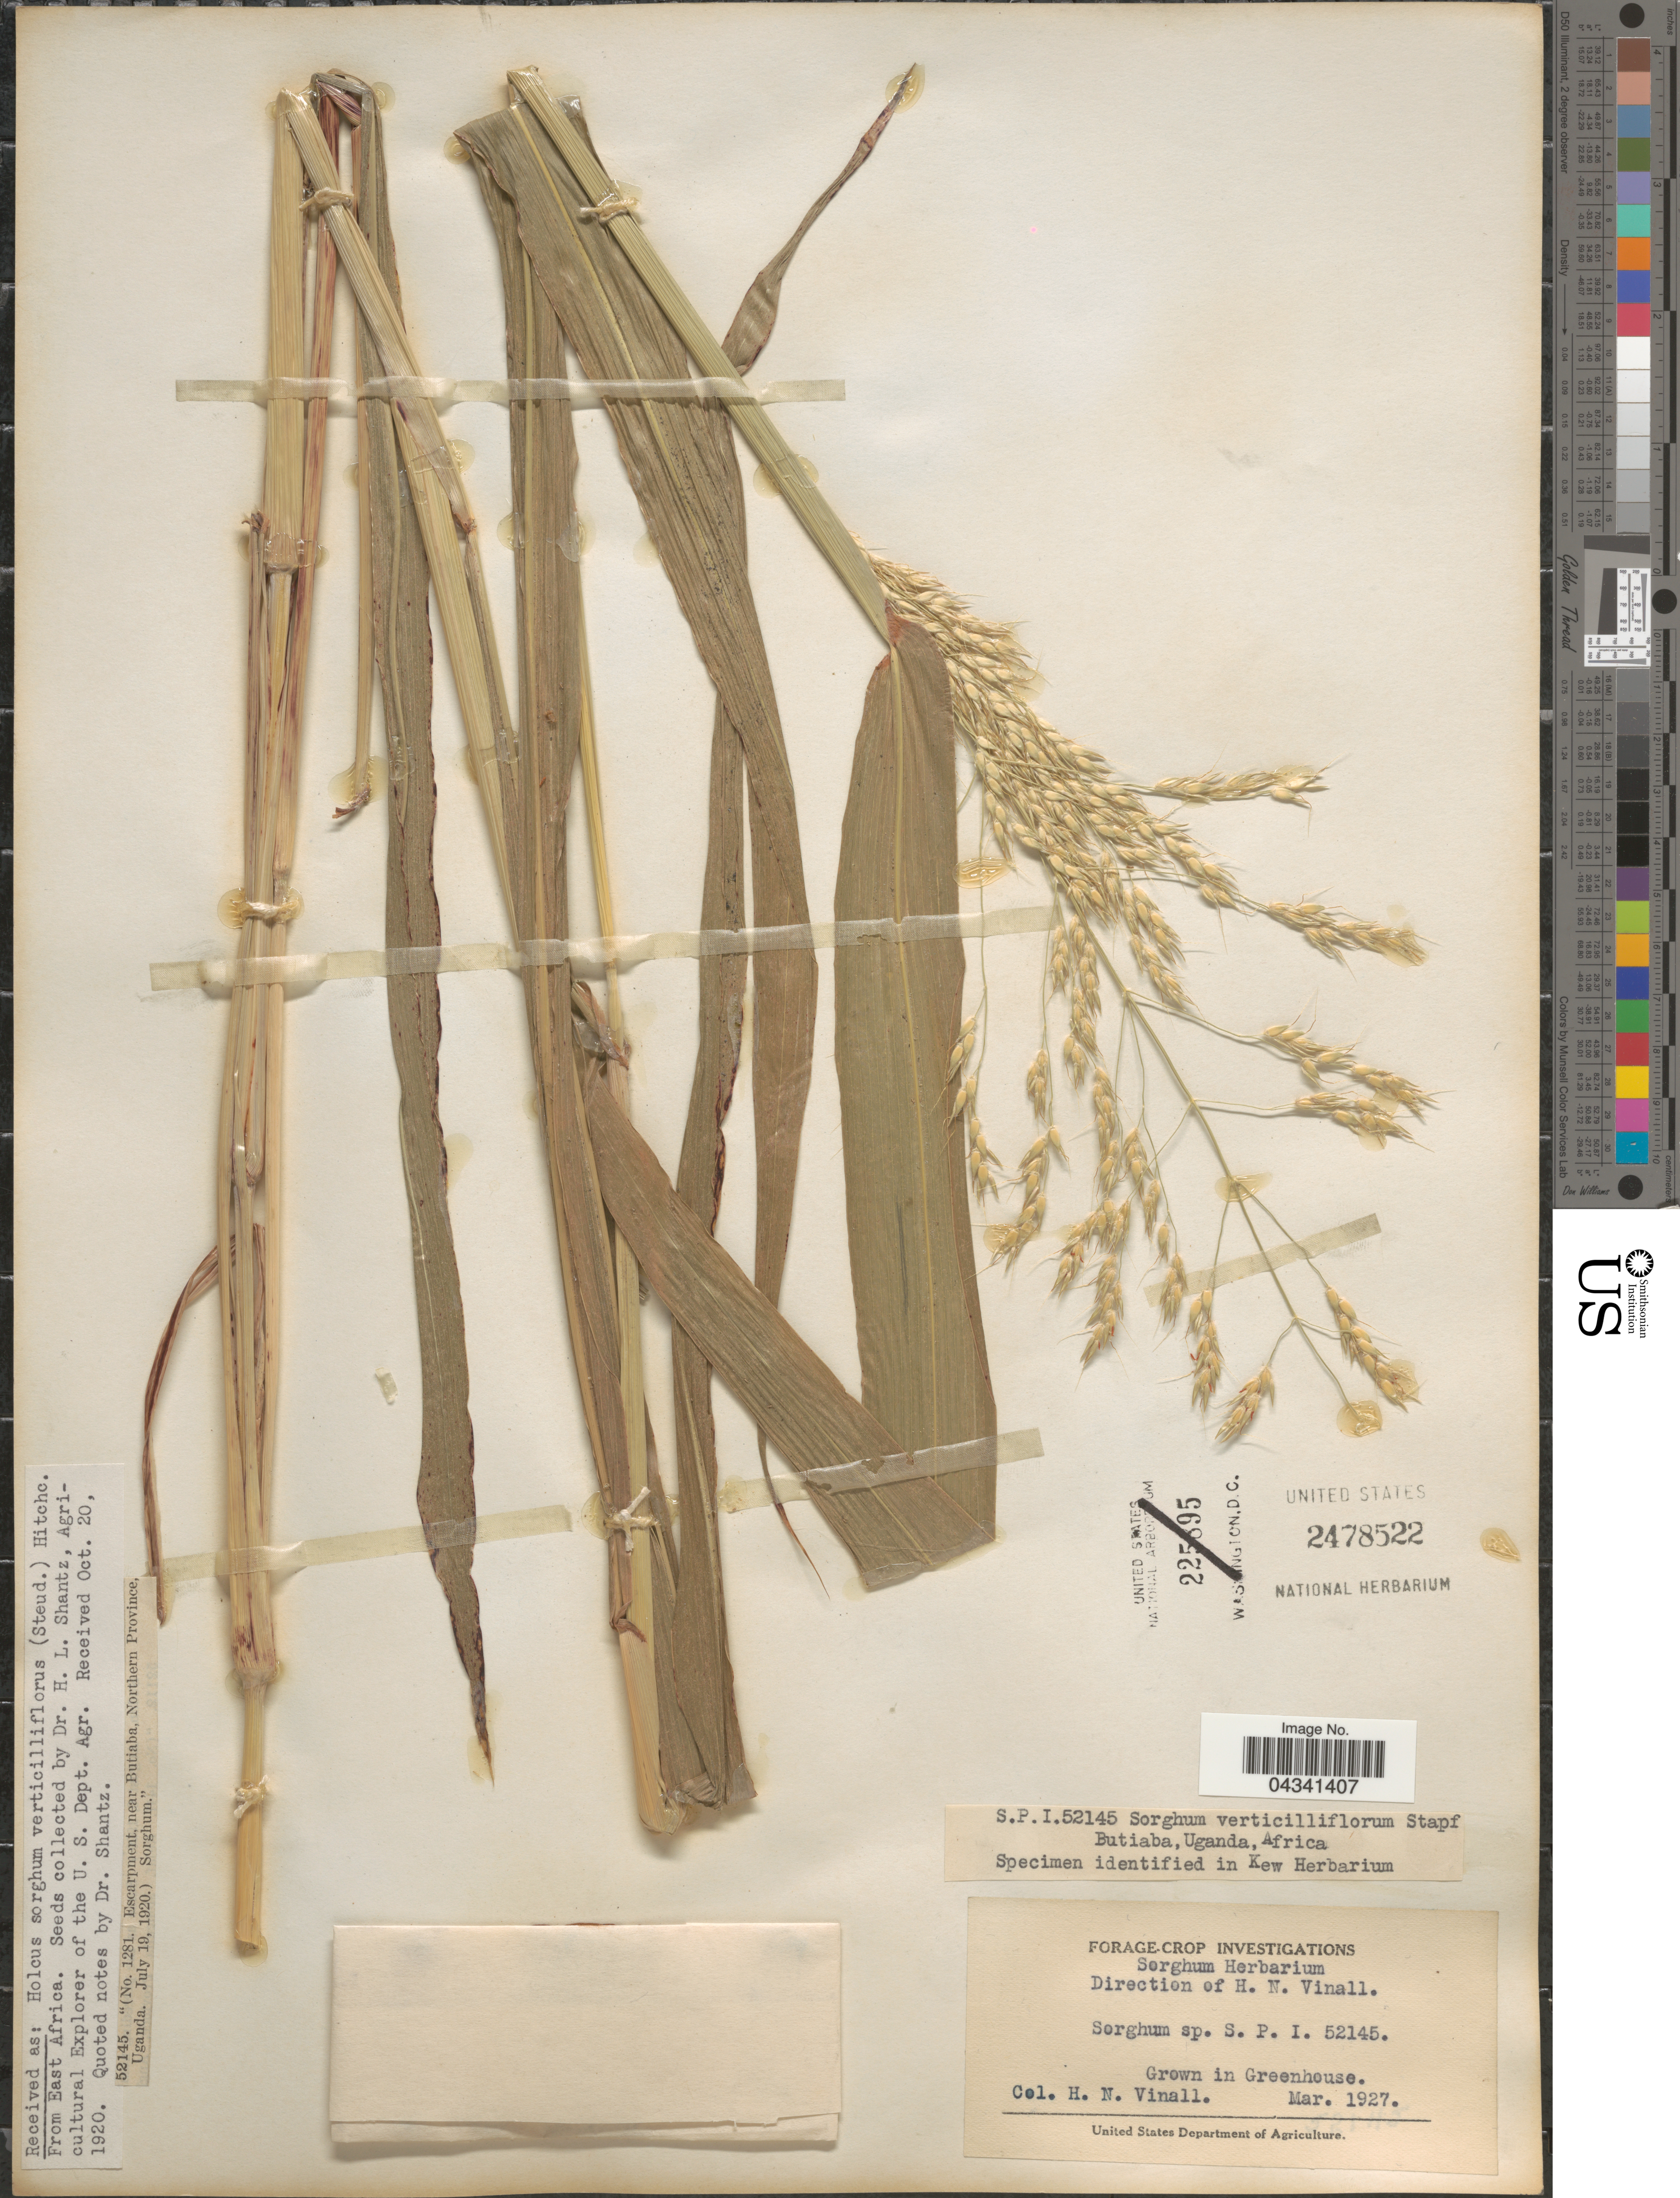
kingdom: Plantae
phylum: Tracheophyta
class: Liliopsida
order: Poales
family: Poaceae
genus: Sorghum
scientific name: Sorghum arundinaceum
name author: (Desv.) Stapf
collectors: H. Vinall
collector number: S.P.I. 52145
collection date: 1927-03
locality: Grown in Greenhouse.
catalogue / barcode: US 2478522